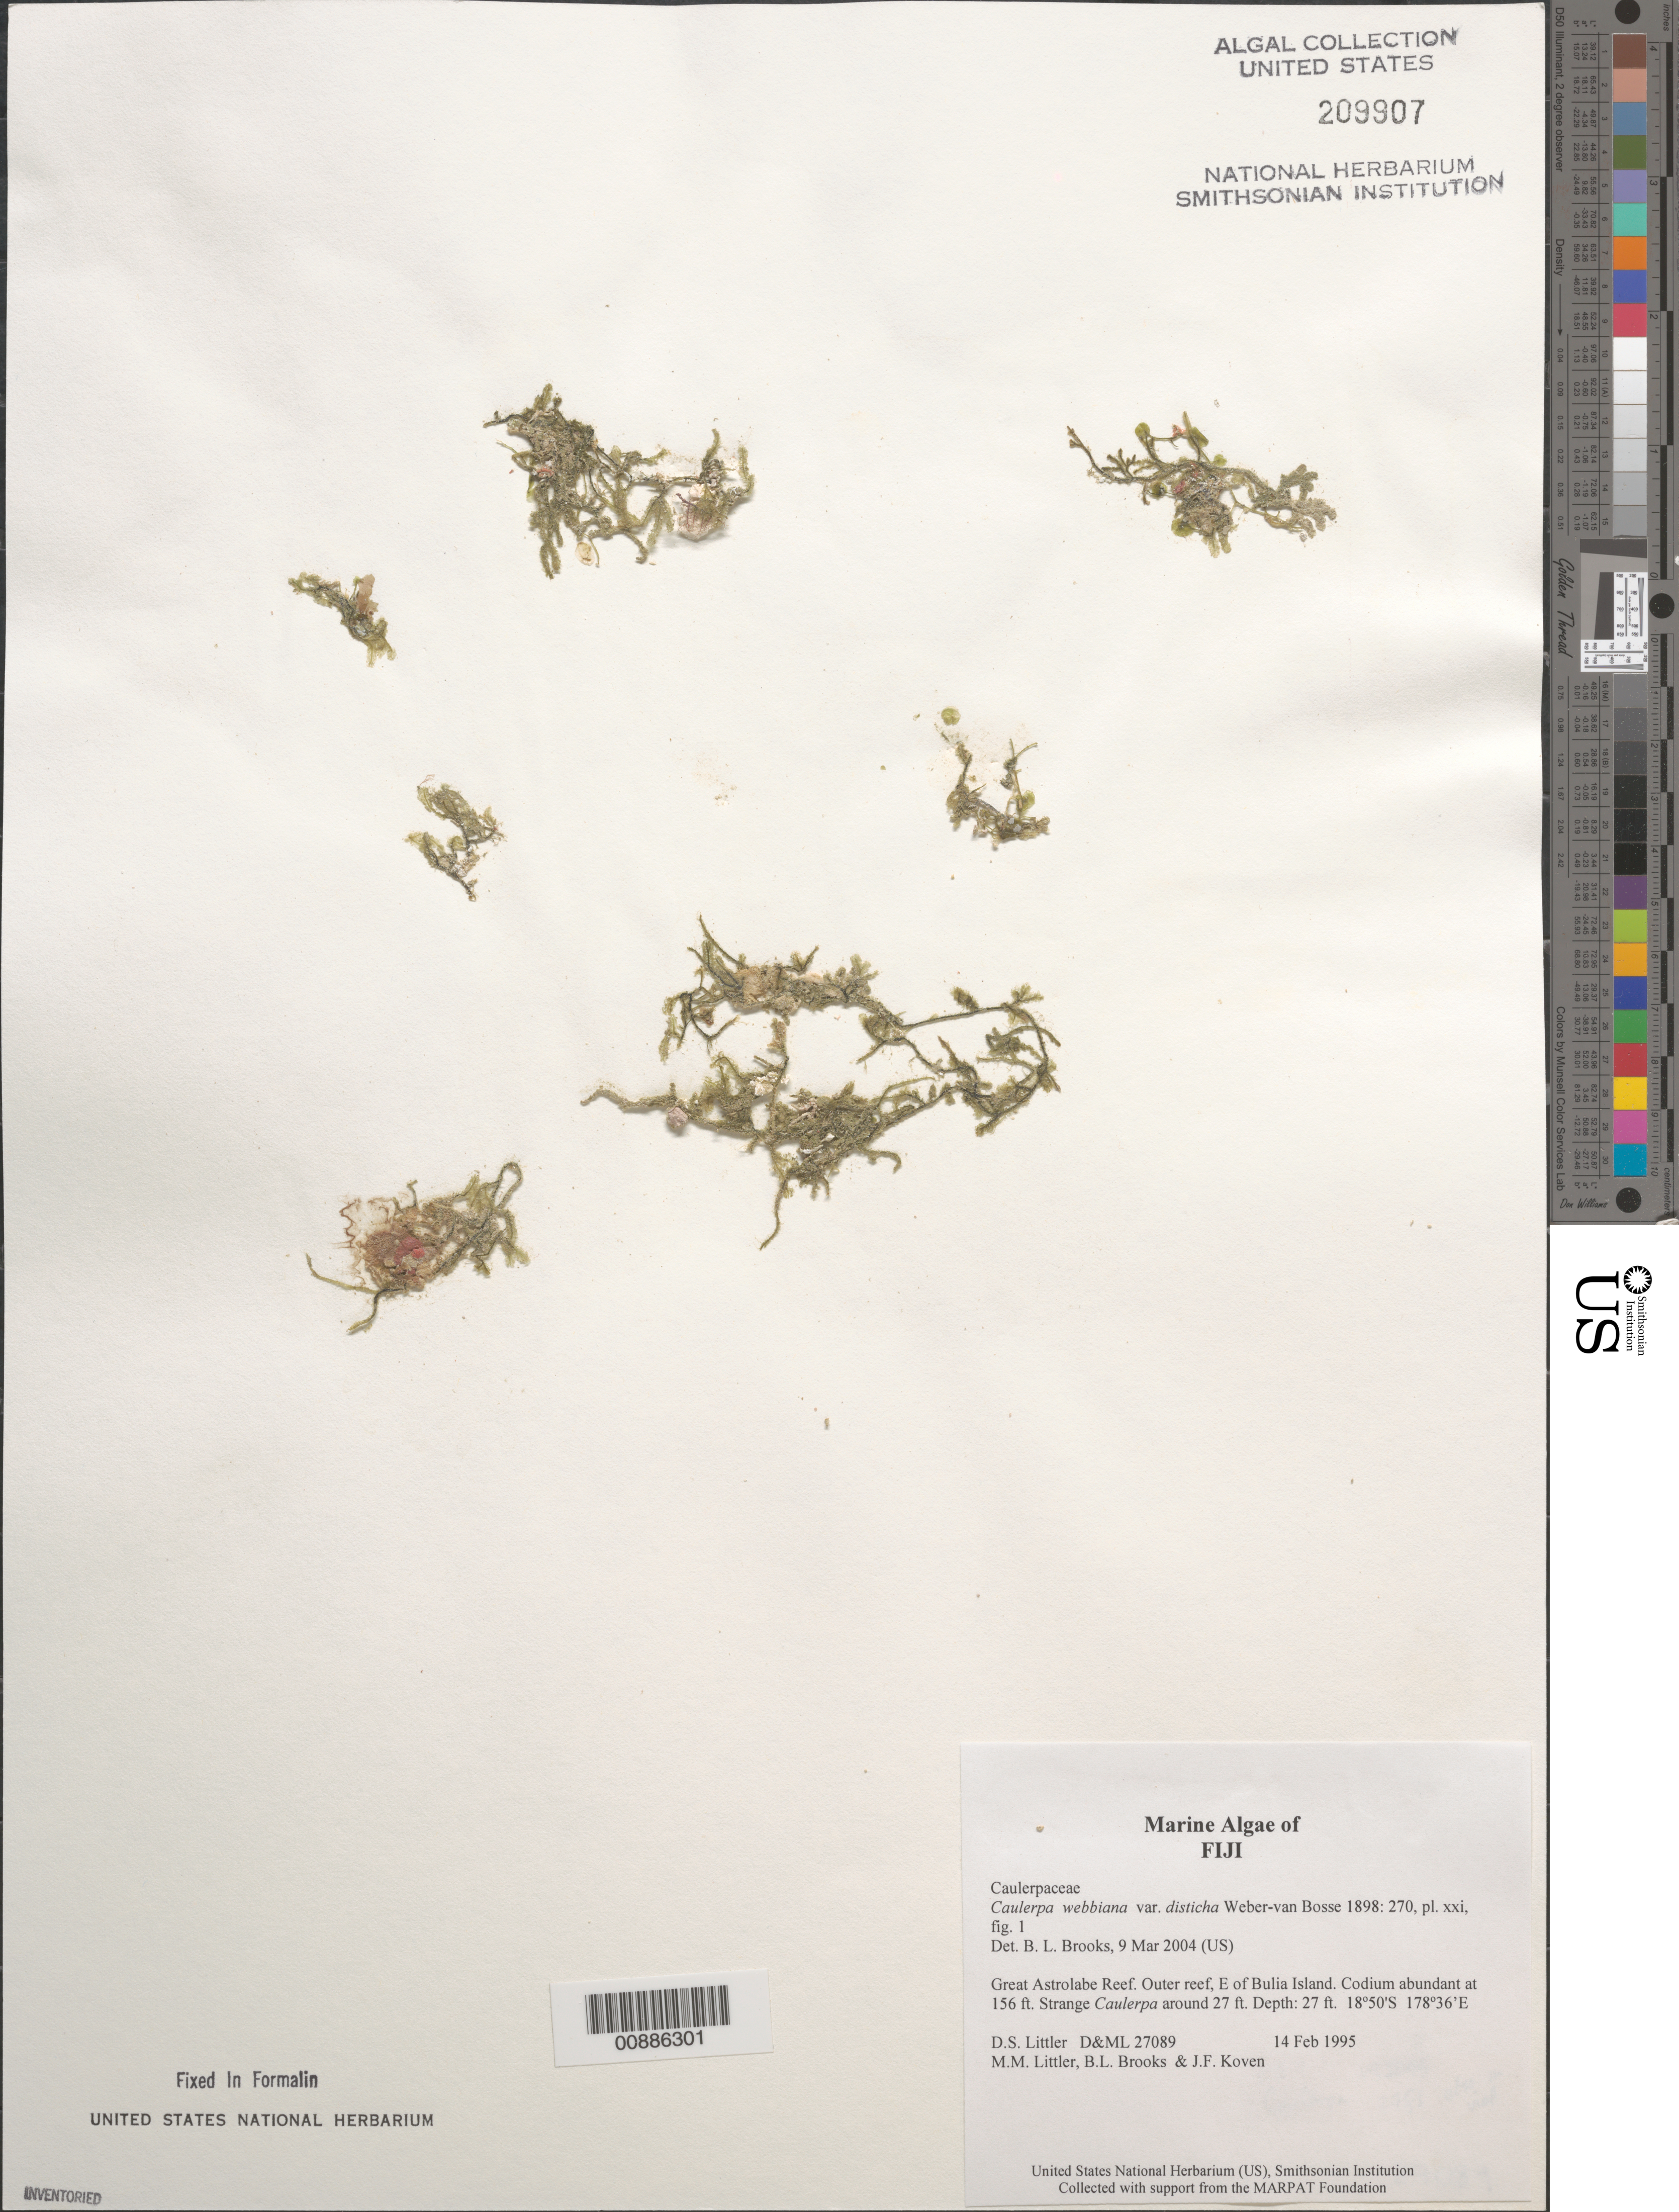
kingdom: Plantae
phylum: Chlorophyta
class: Ulvophyceae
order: Bryopsidales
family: Caulerpaceae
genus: Caulerpa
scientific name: Caulerpa webbiana f. disticha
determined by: Brooks, B. L., (BOT), Smithsonian Institution - National Museum of Natural History (UNITED STATES)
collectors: D. S. Littler, M. M. Littler, B. Brooks & J. Koven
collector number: D&ML 27089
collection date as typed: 14 Feb 1995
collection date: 1995-02-14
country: Fiji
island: Bulia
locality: Great Astrolabe Reef, outer reef, east of island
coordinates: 18 50'S, 178 36'E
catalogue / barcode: US 209907